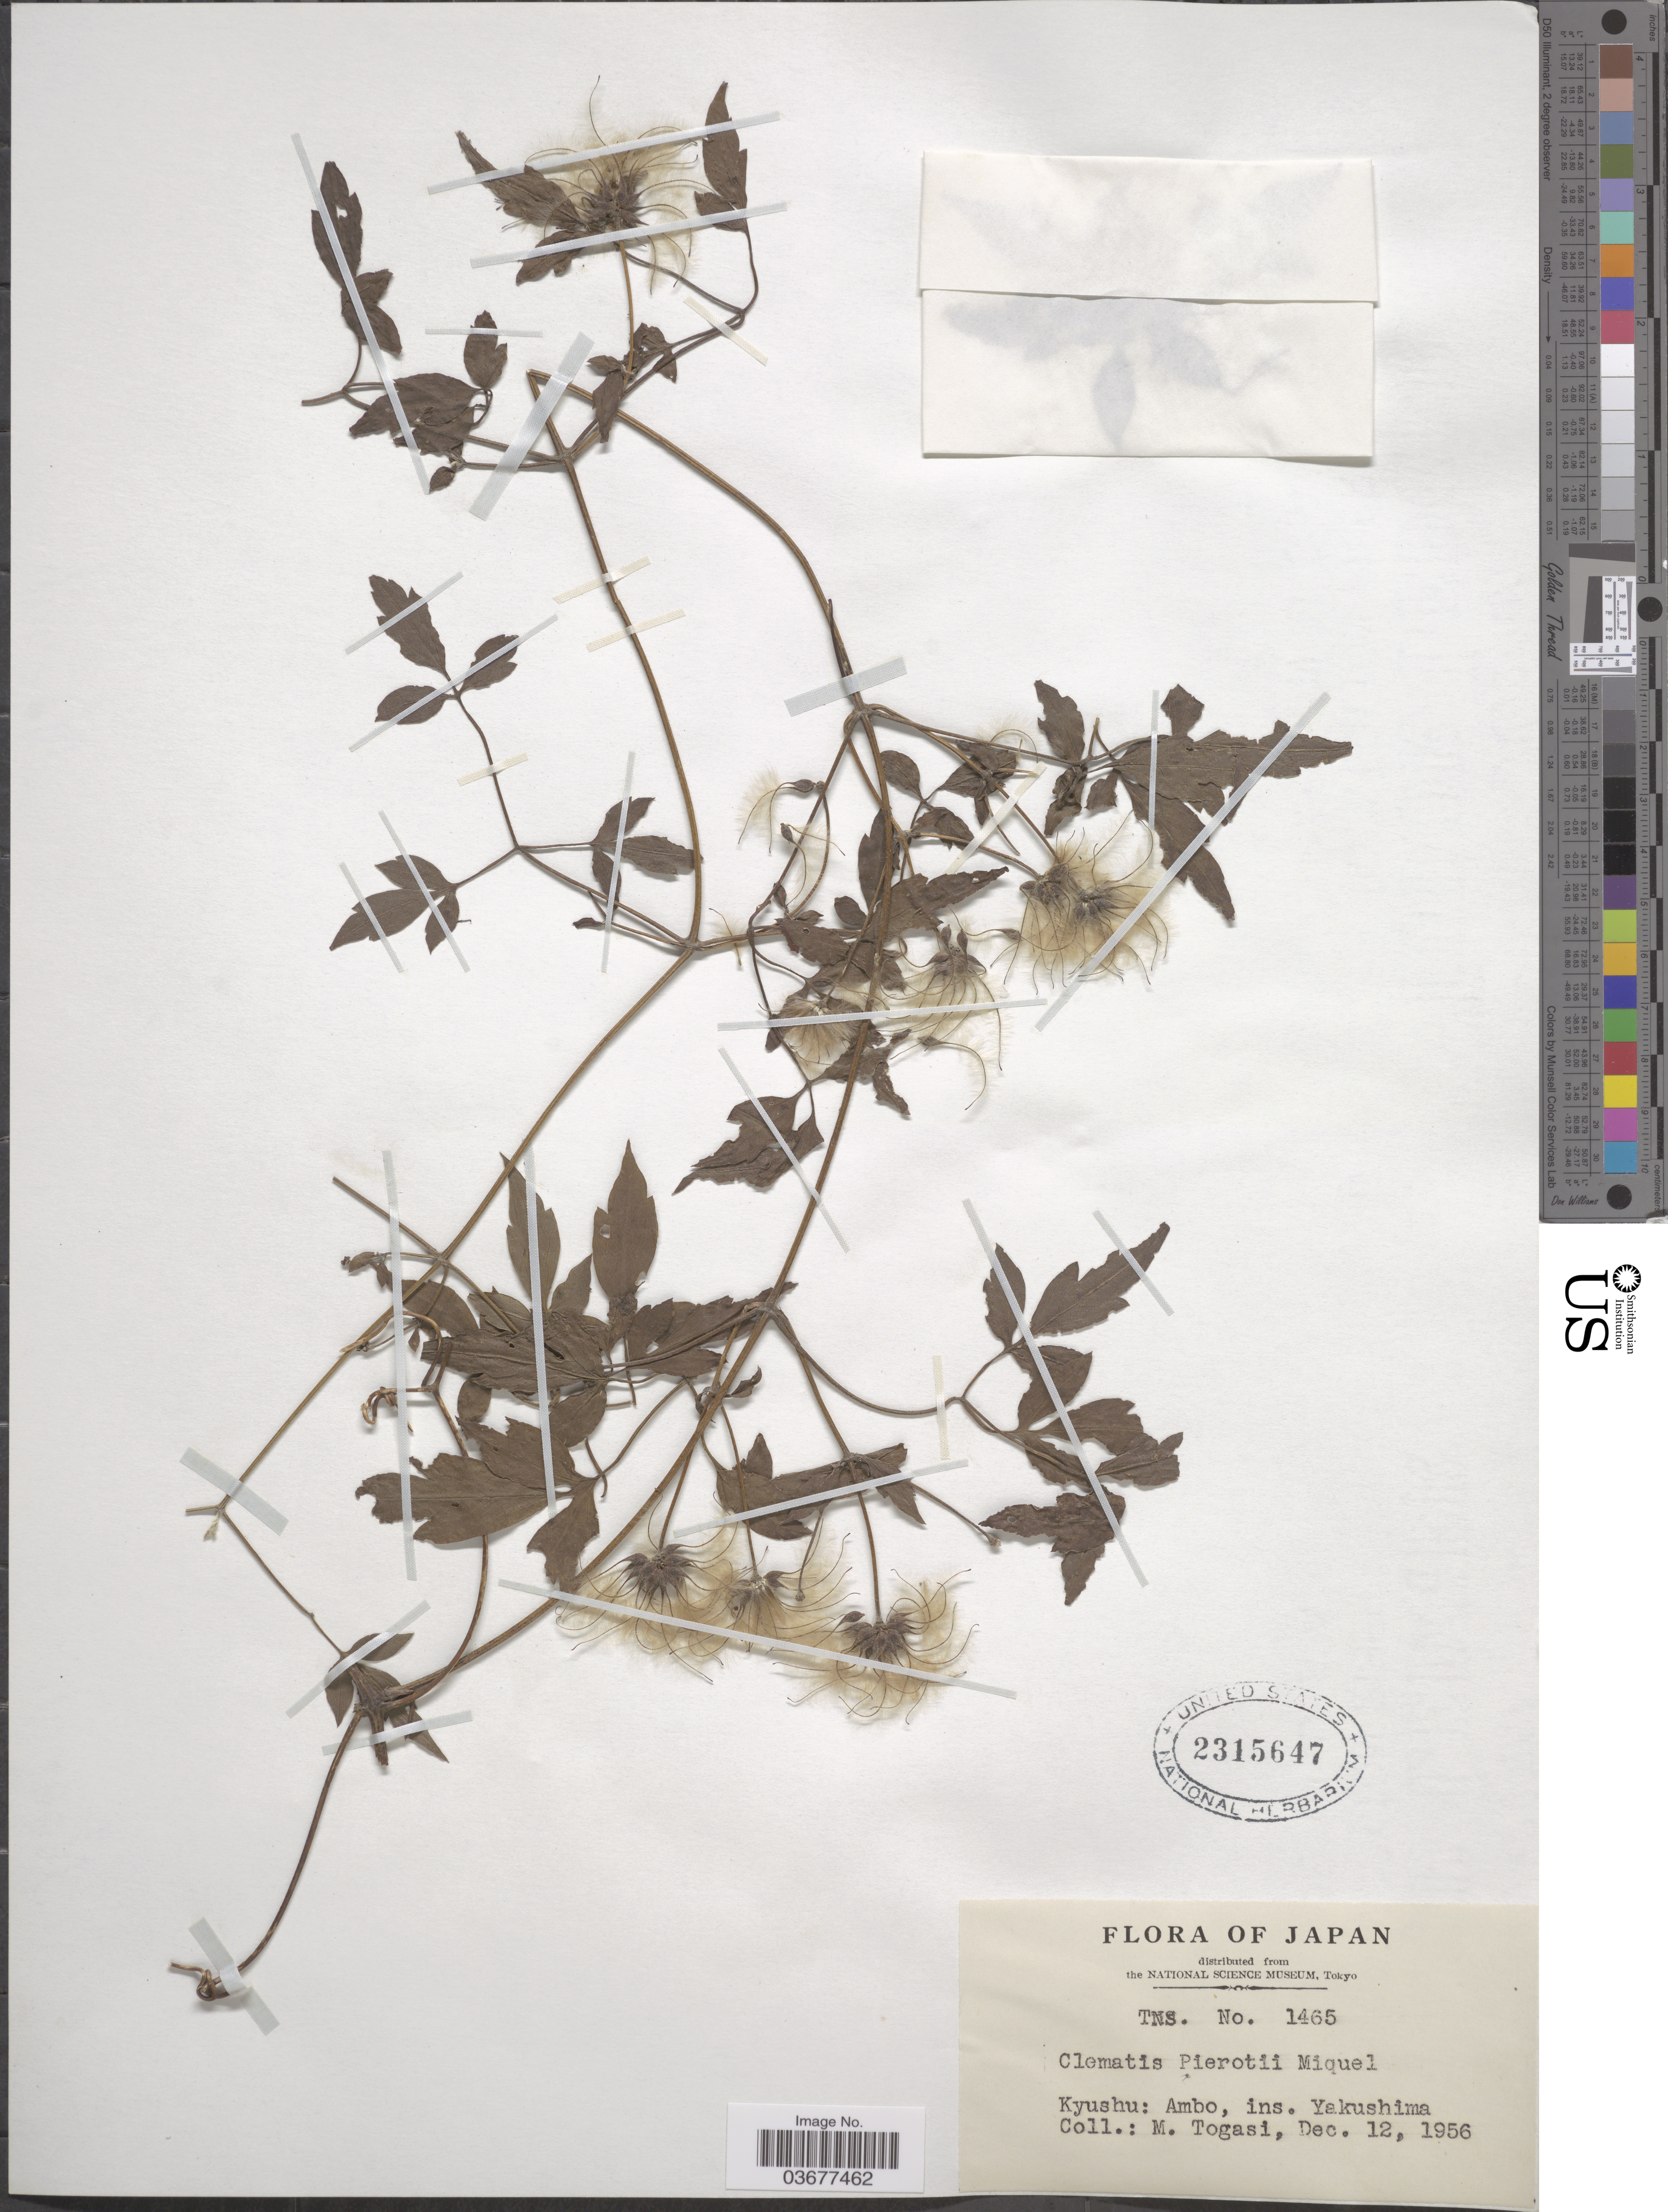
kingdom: Plantae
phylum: Tracheophyta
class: Magnoliopsida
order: Ranunculales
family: Ranunculaceae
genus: Clematis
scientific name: Clematis pierotii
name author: Miq.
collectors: M. Togasi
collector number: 1465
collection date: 1956-12-12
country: Japan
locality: Kyushu; Ambo, ins. Yakushima.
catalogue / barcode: US 2315647